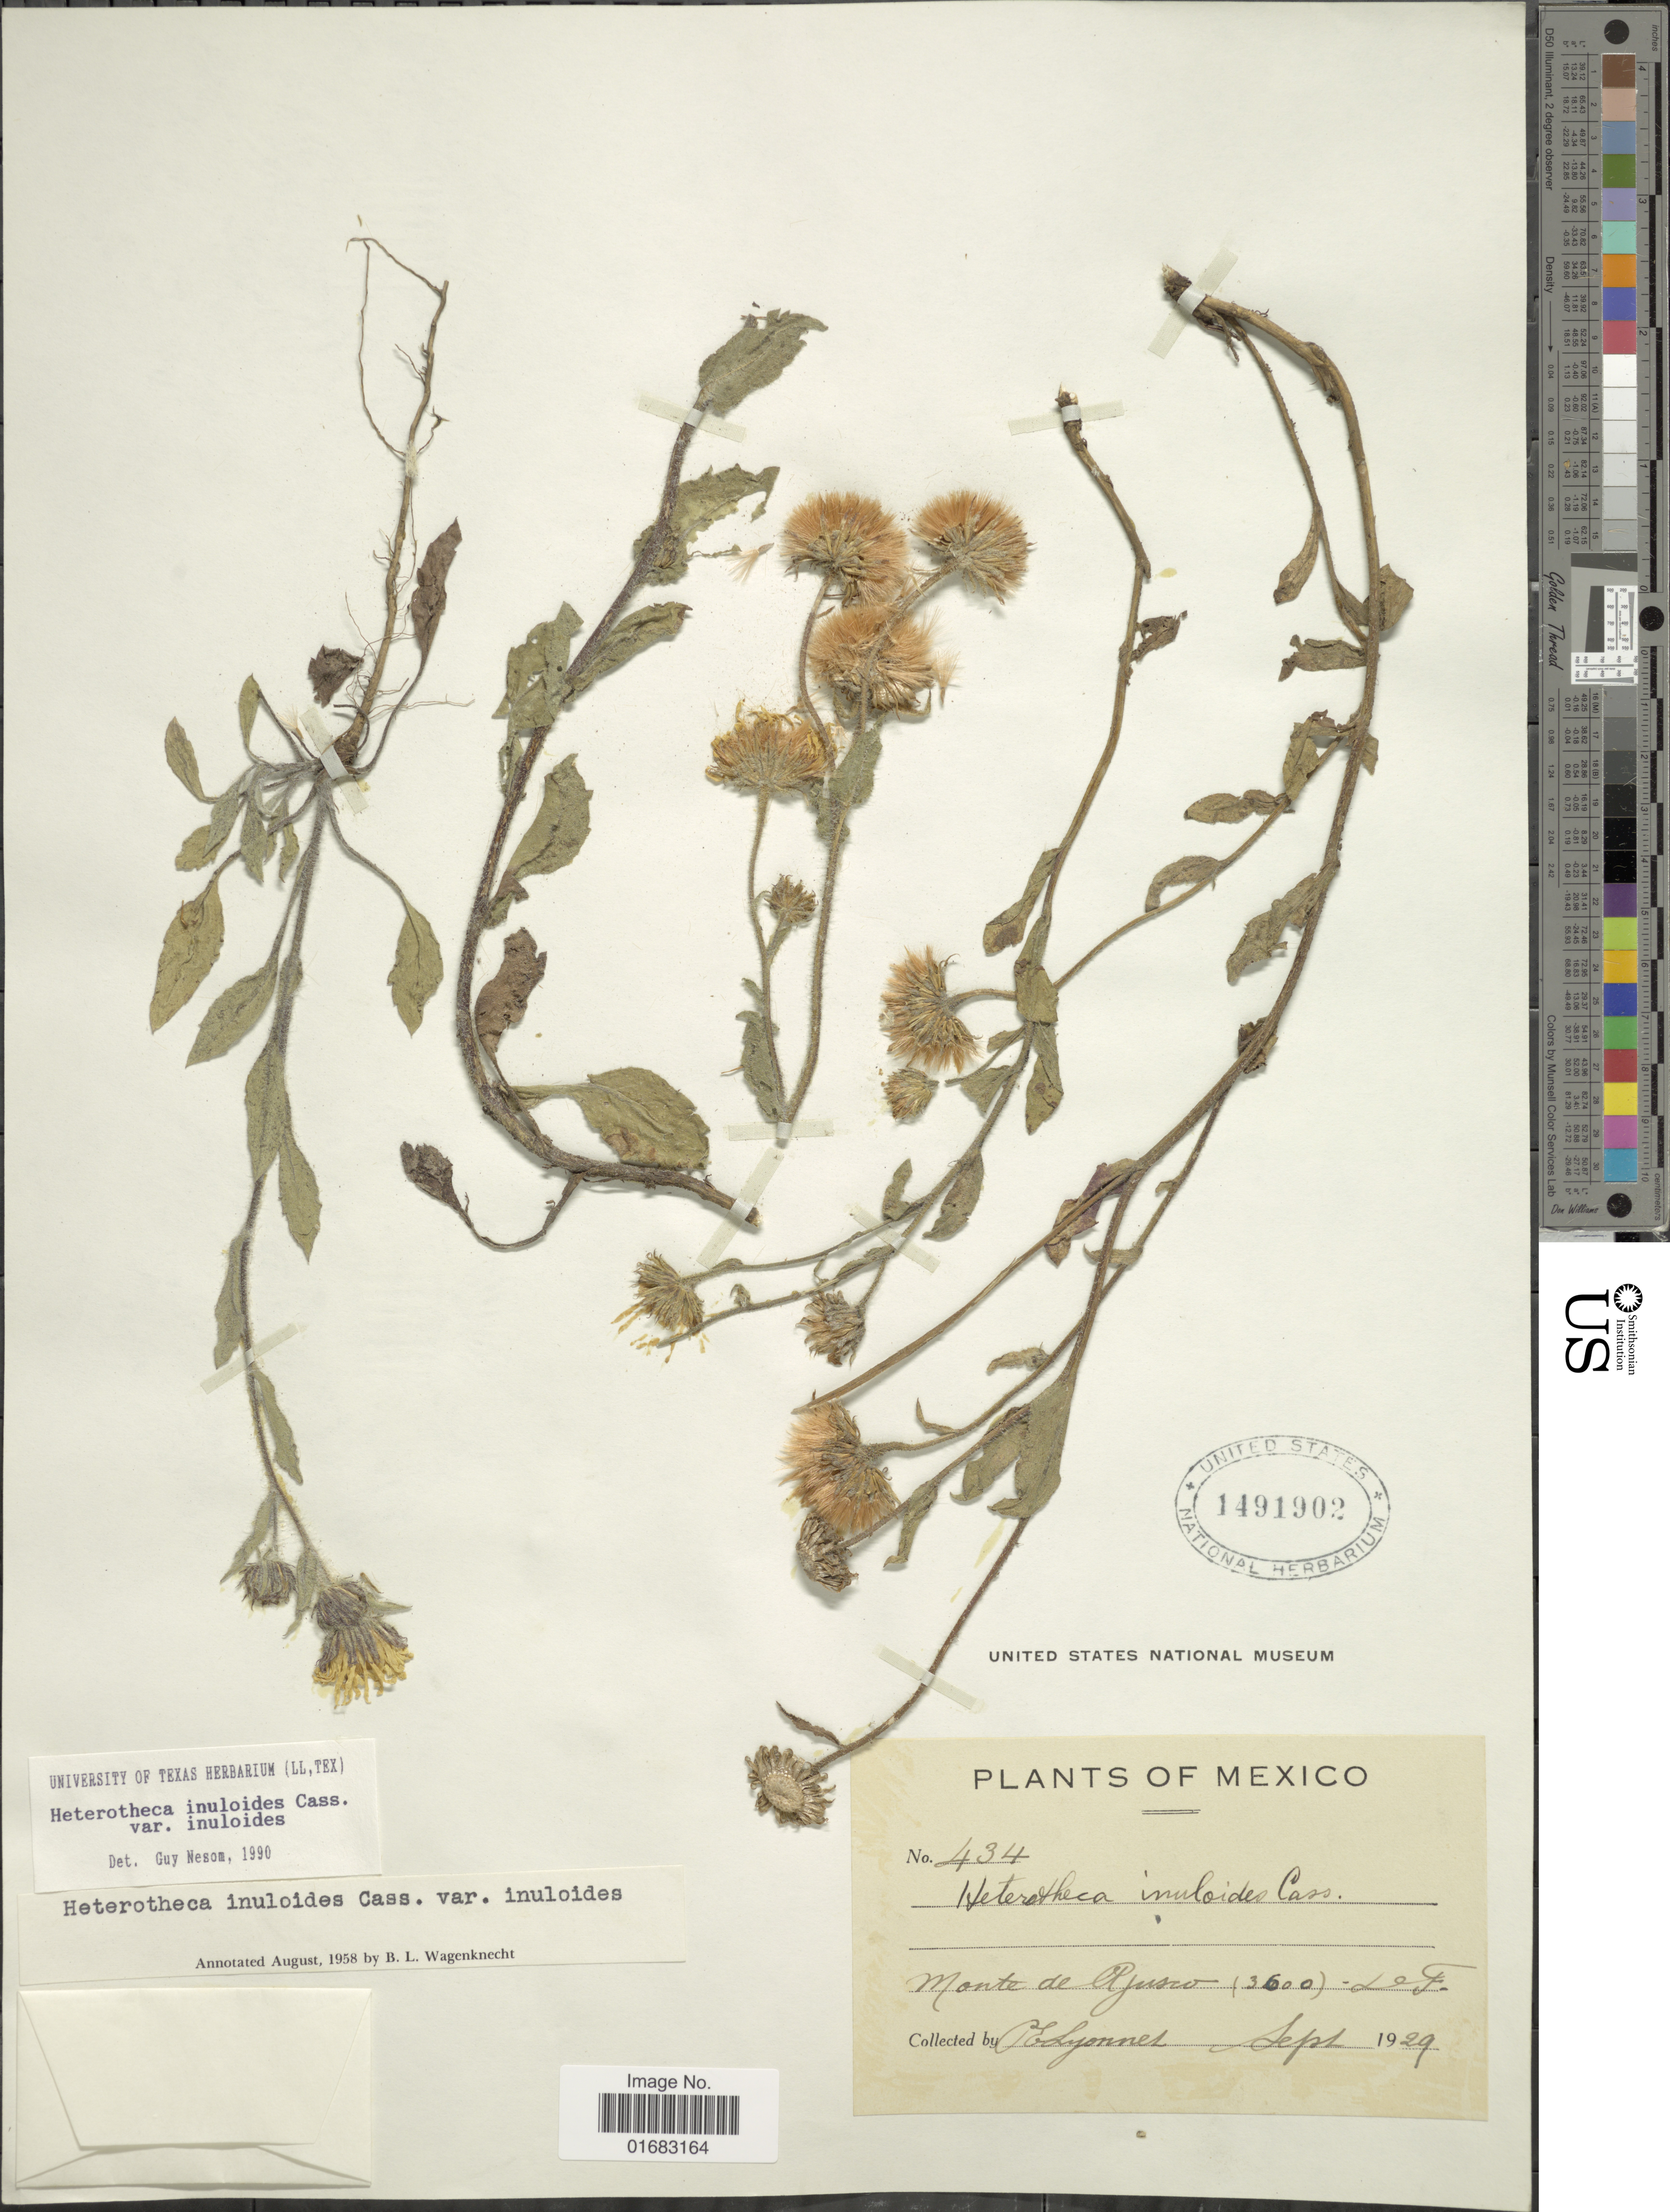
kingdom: Plantae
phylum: Tracheophyta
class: Magnoliopsida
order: Asterales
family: Asteraceae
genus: Heterotheca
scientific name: Heterotheca inuloides var. inuloides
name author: Cass.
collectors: E. Lyonnet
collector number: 434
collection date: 1929-09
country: Mexico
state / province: Distrito Federal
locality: Monte de Ajusco, D.F. México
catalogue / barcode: US 1491902